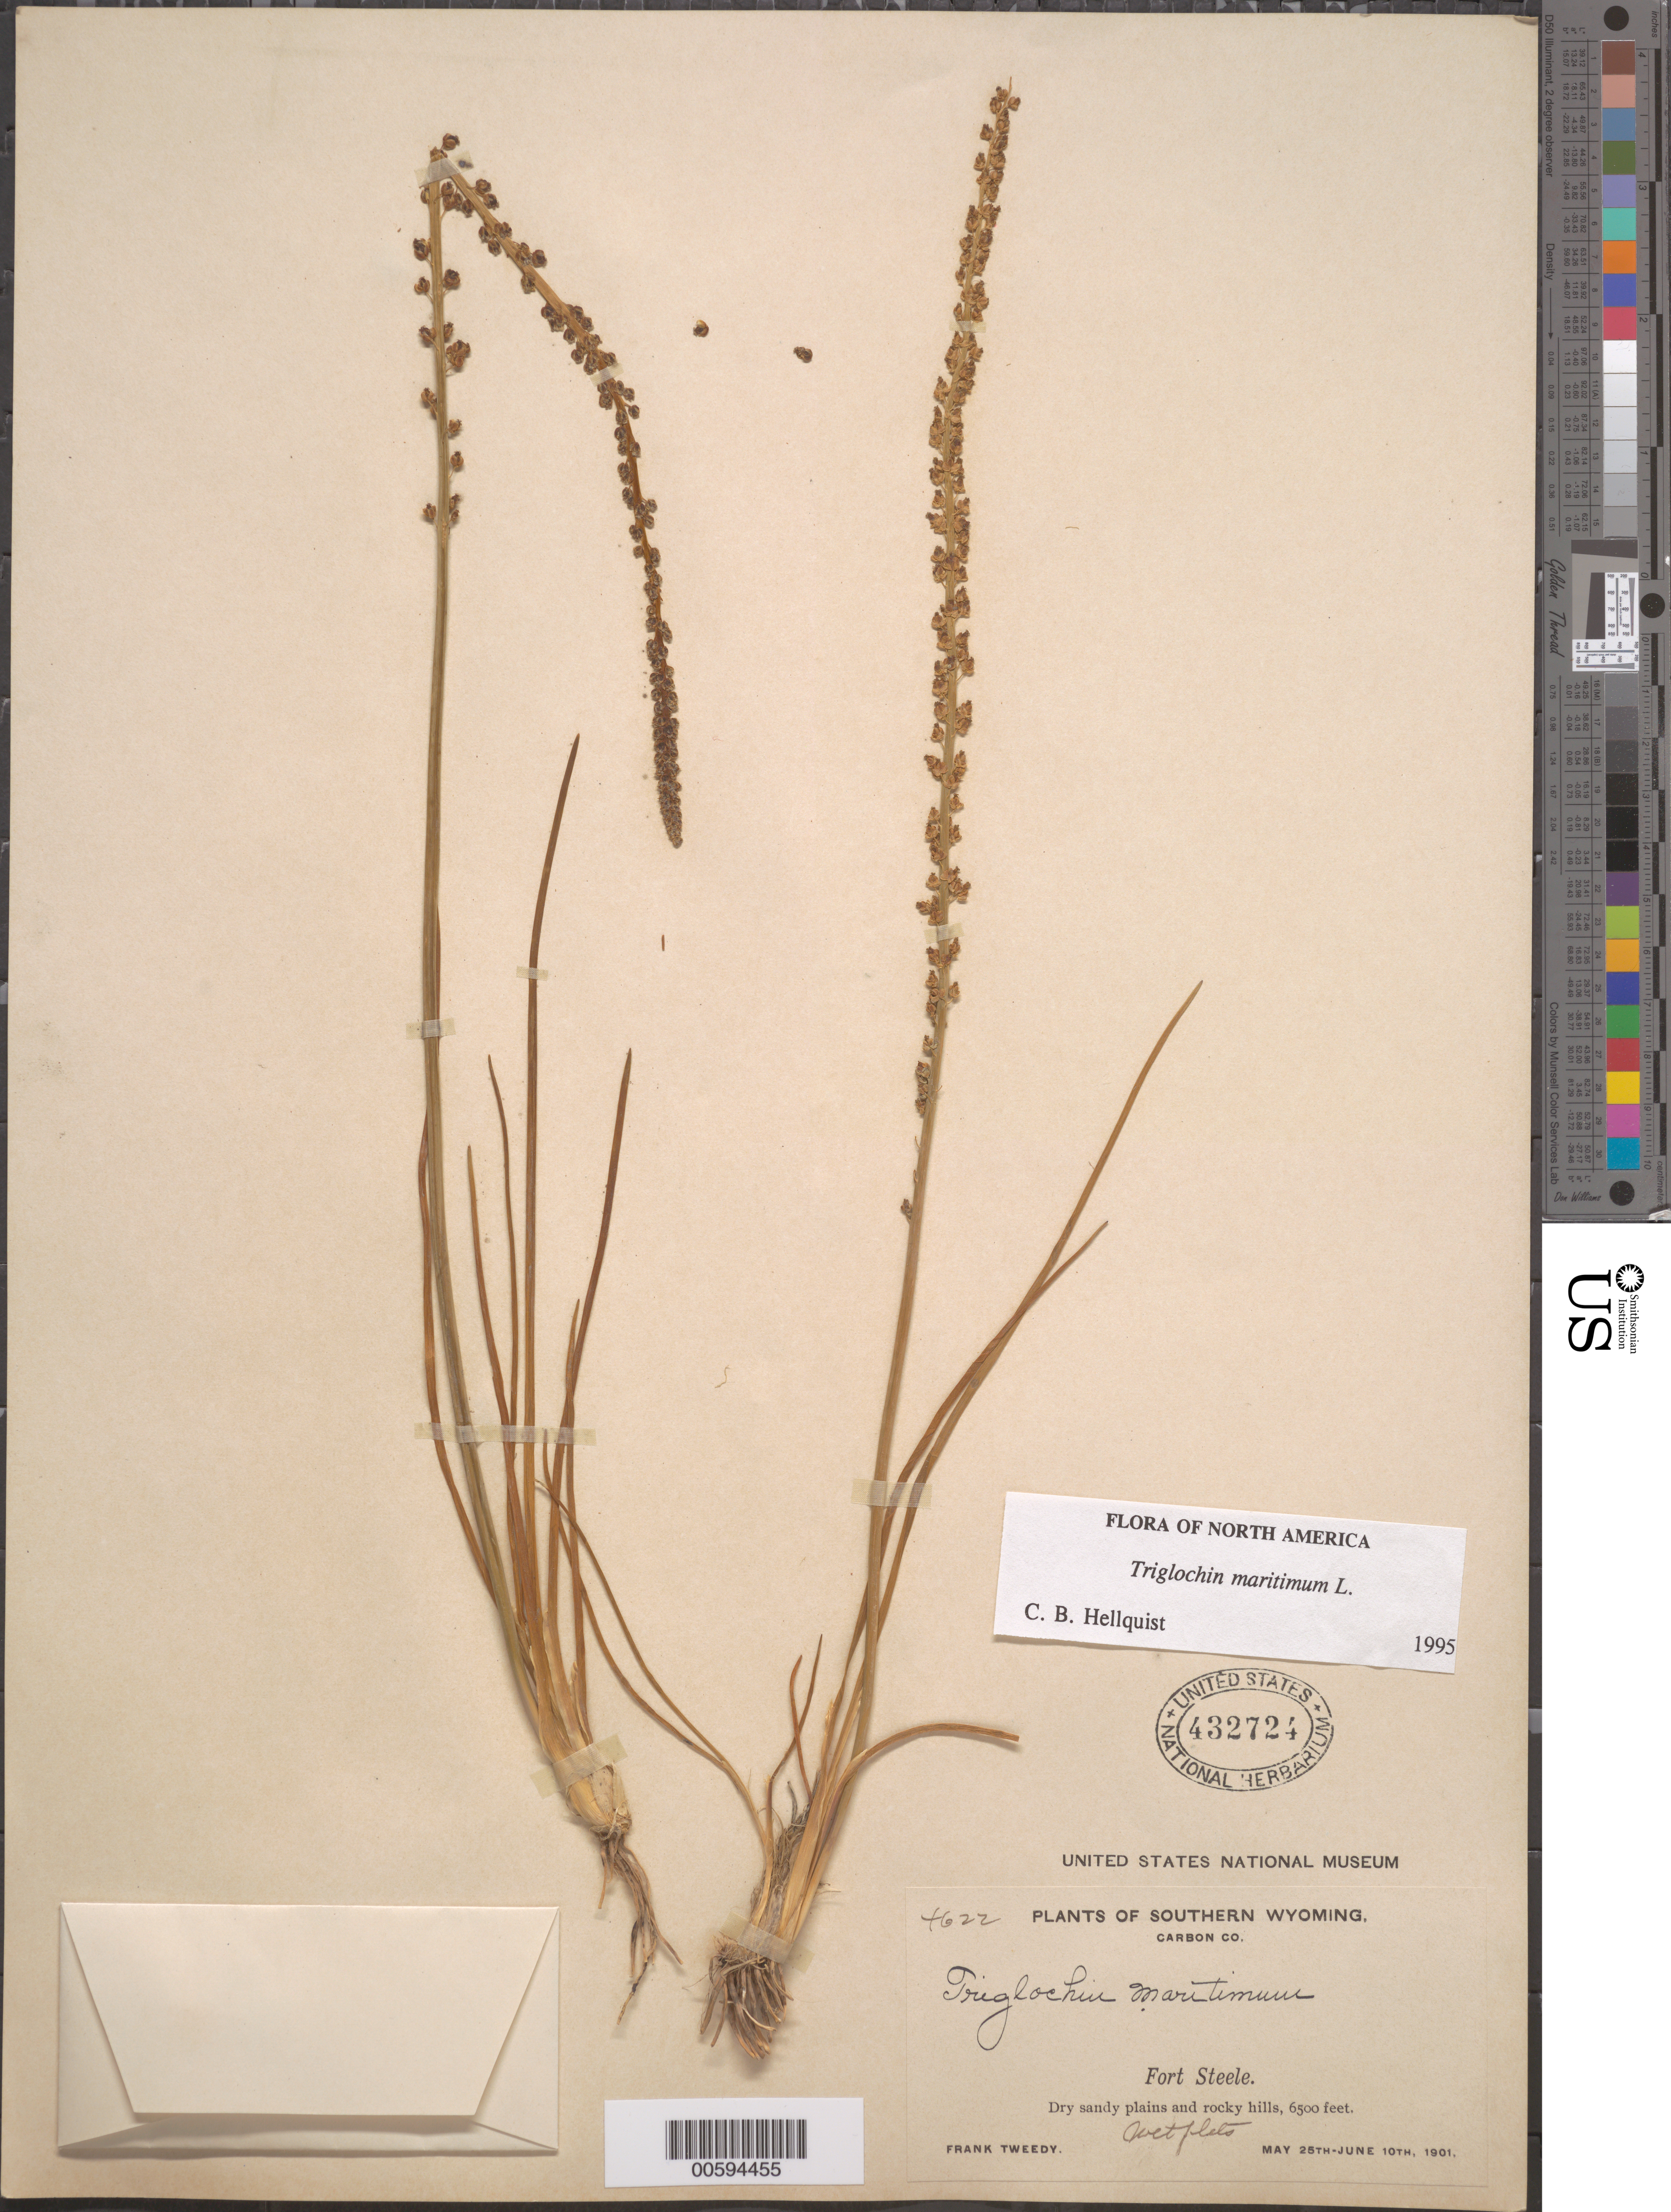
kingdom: Plantae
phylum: Tracheophyta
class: Liliopsida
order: Alismatales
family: Juncaginaceae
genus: Triglochin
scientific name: Triglochin maritima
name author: L.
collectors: F. Tweedy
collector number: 4622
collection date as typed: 25 May 1901 to 10 Jun 1901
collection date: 1901-05-25/1901-06-10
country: United States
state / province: Wyoming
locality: Fort Steele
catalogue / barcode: US 432724